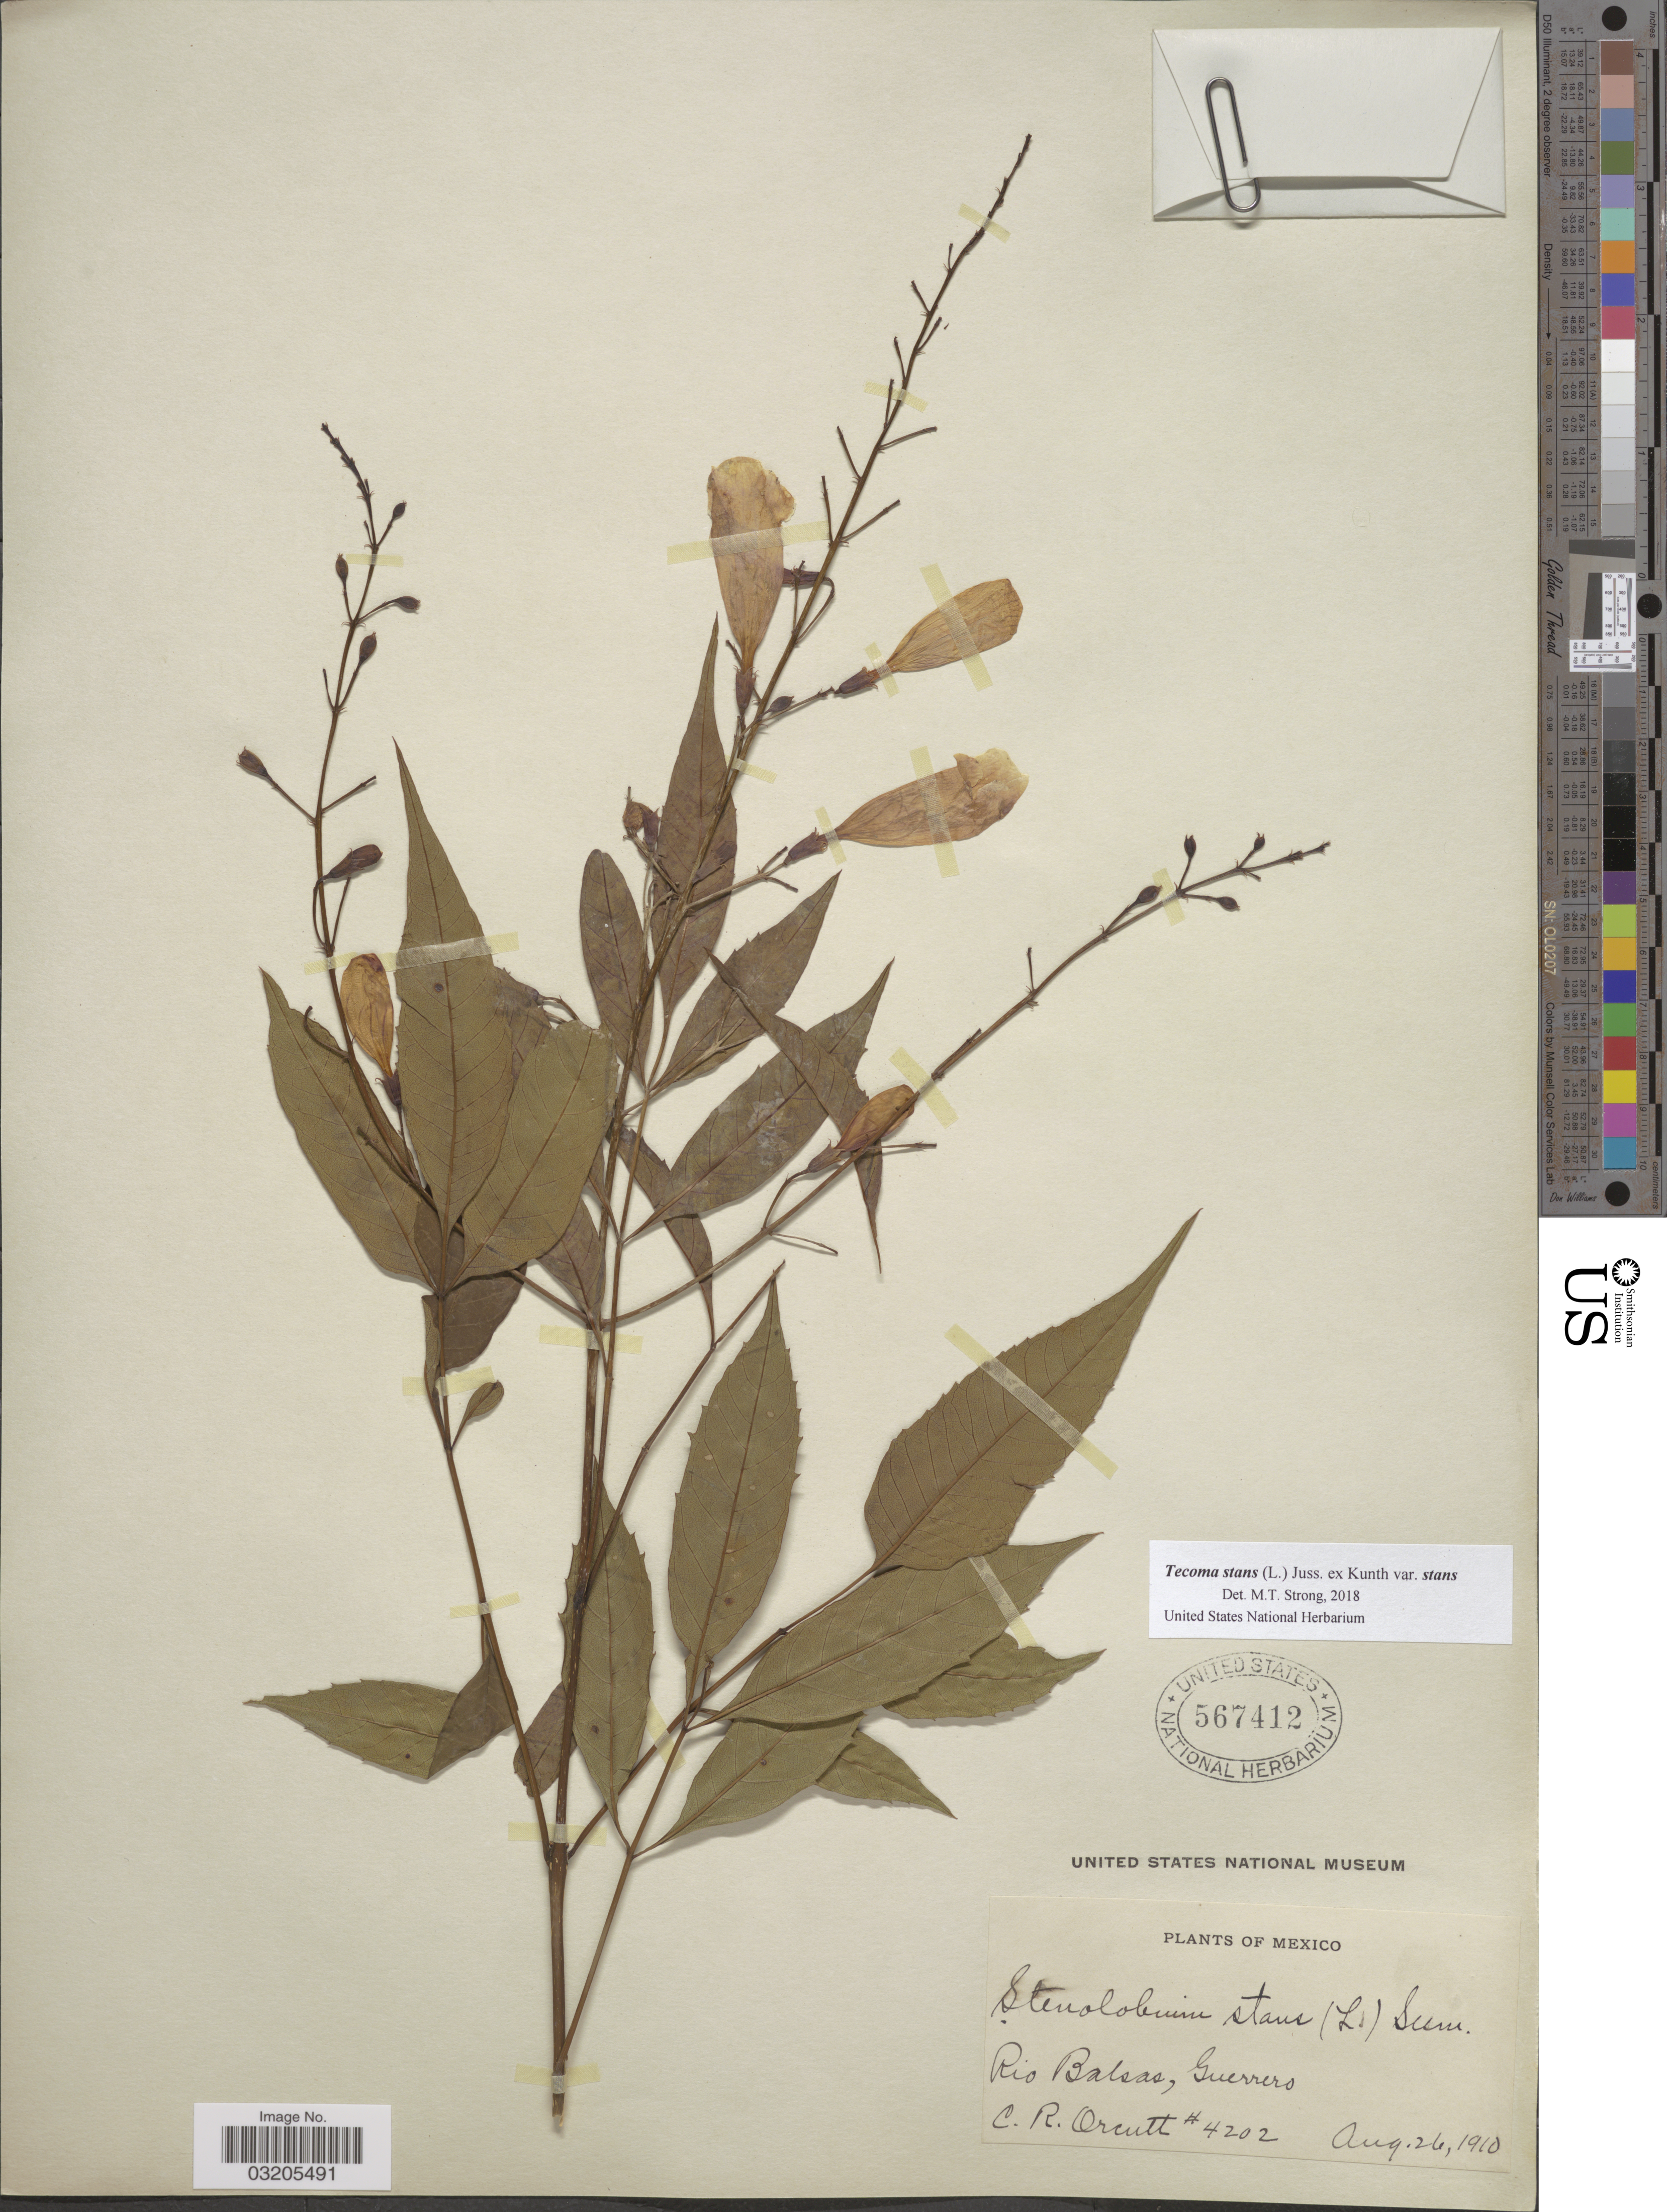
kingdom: Plantae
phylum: Tracheophyta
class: Magnoliopsida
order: Lamiales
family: Bignoniaceae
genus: Tecoma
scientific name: Tecoma stans var. stans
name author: (L.) Juss. ex Kunth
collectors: C. R. Orcutt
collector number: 4202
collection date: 1910-08-26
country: Mexico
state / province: Guerrero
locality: Rio Balsas.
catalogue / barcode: US 567412